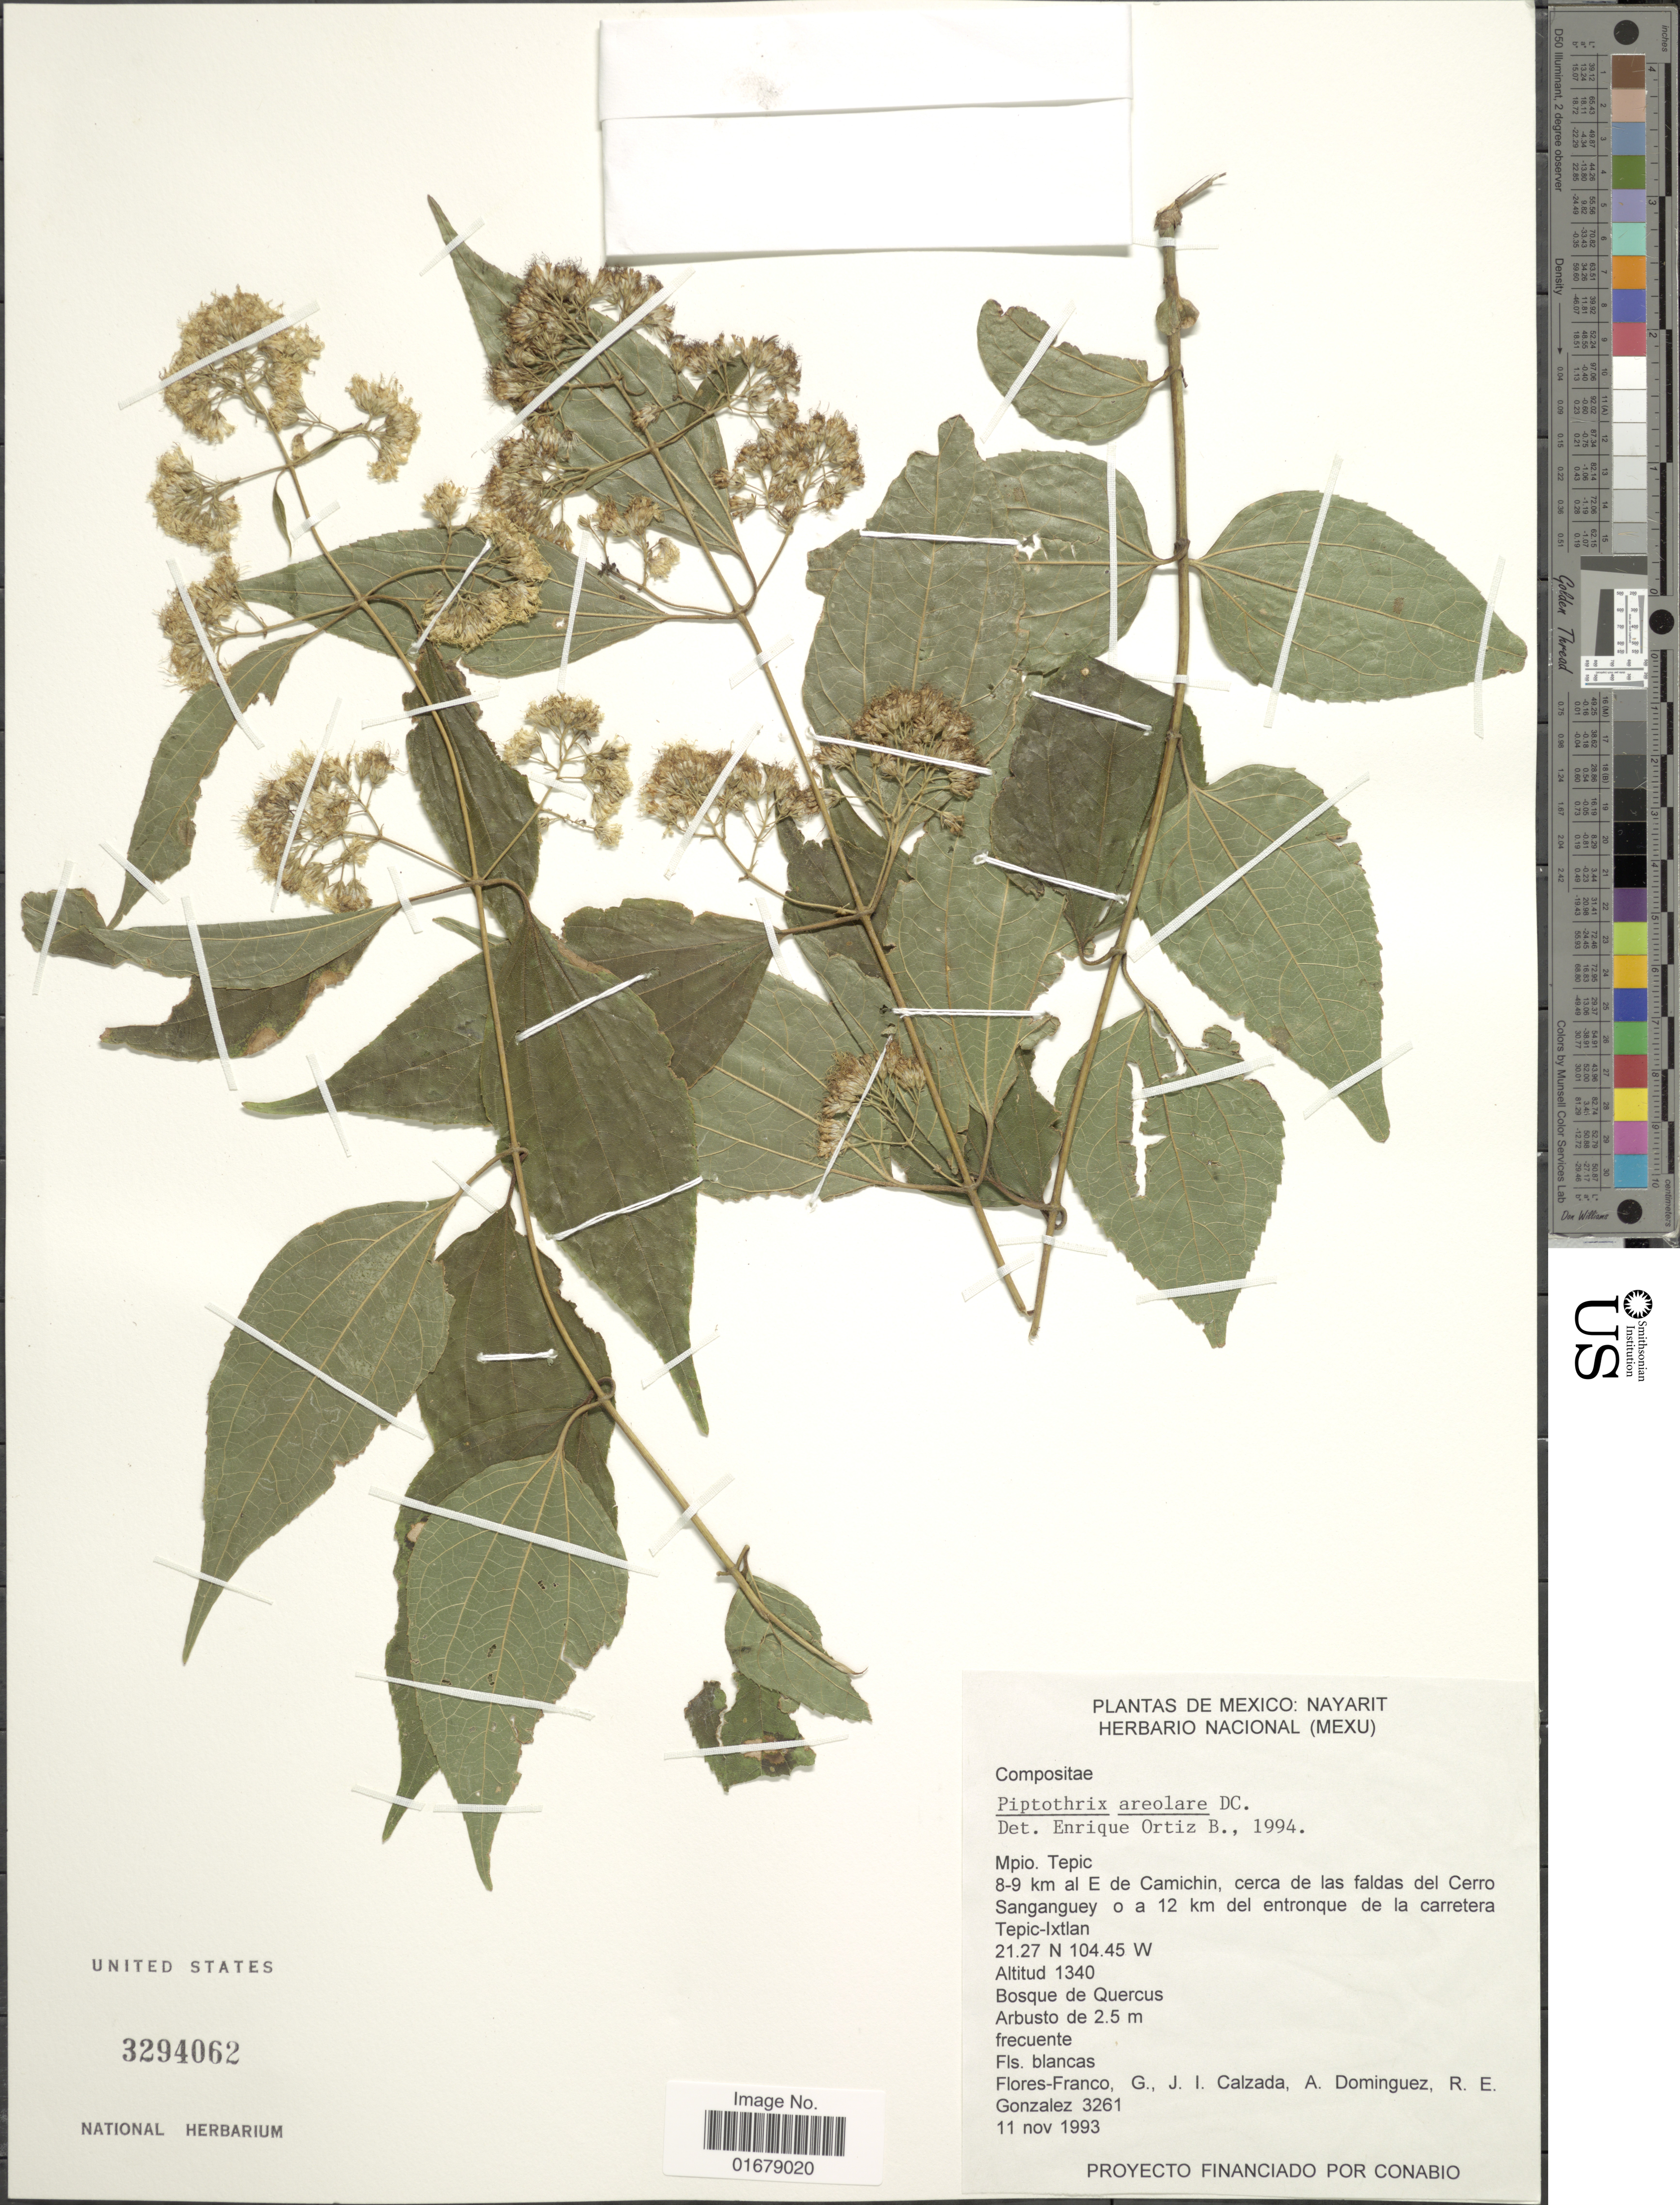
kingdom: Plantae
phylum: Tracheophyta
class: Magnoliopsida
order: Asterales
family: Asteraceae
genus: Piptothrix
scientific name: Piptothrix areolaris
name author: (DC.) R.M. King & H. Rob.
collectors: G. Flores F., J. I. Calzada, A. Dominguez & R. Gonzalez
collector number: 3261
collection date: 1993-11-11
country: Mexico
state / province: Nayarit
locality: Mexico; Nayarit/ mpio. Tepic. 8-9 km al E de Camichin, cerca de las faldas del Cerro Sanganguey o a 12 km del entronque de la carretera Tepic-Ixtlan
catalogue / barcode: US 3294062